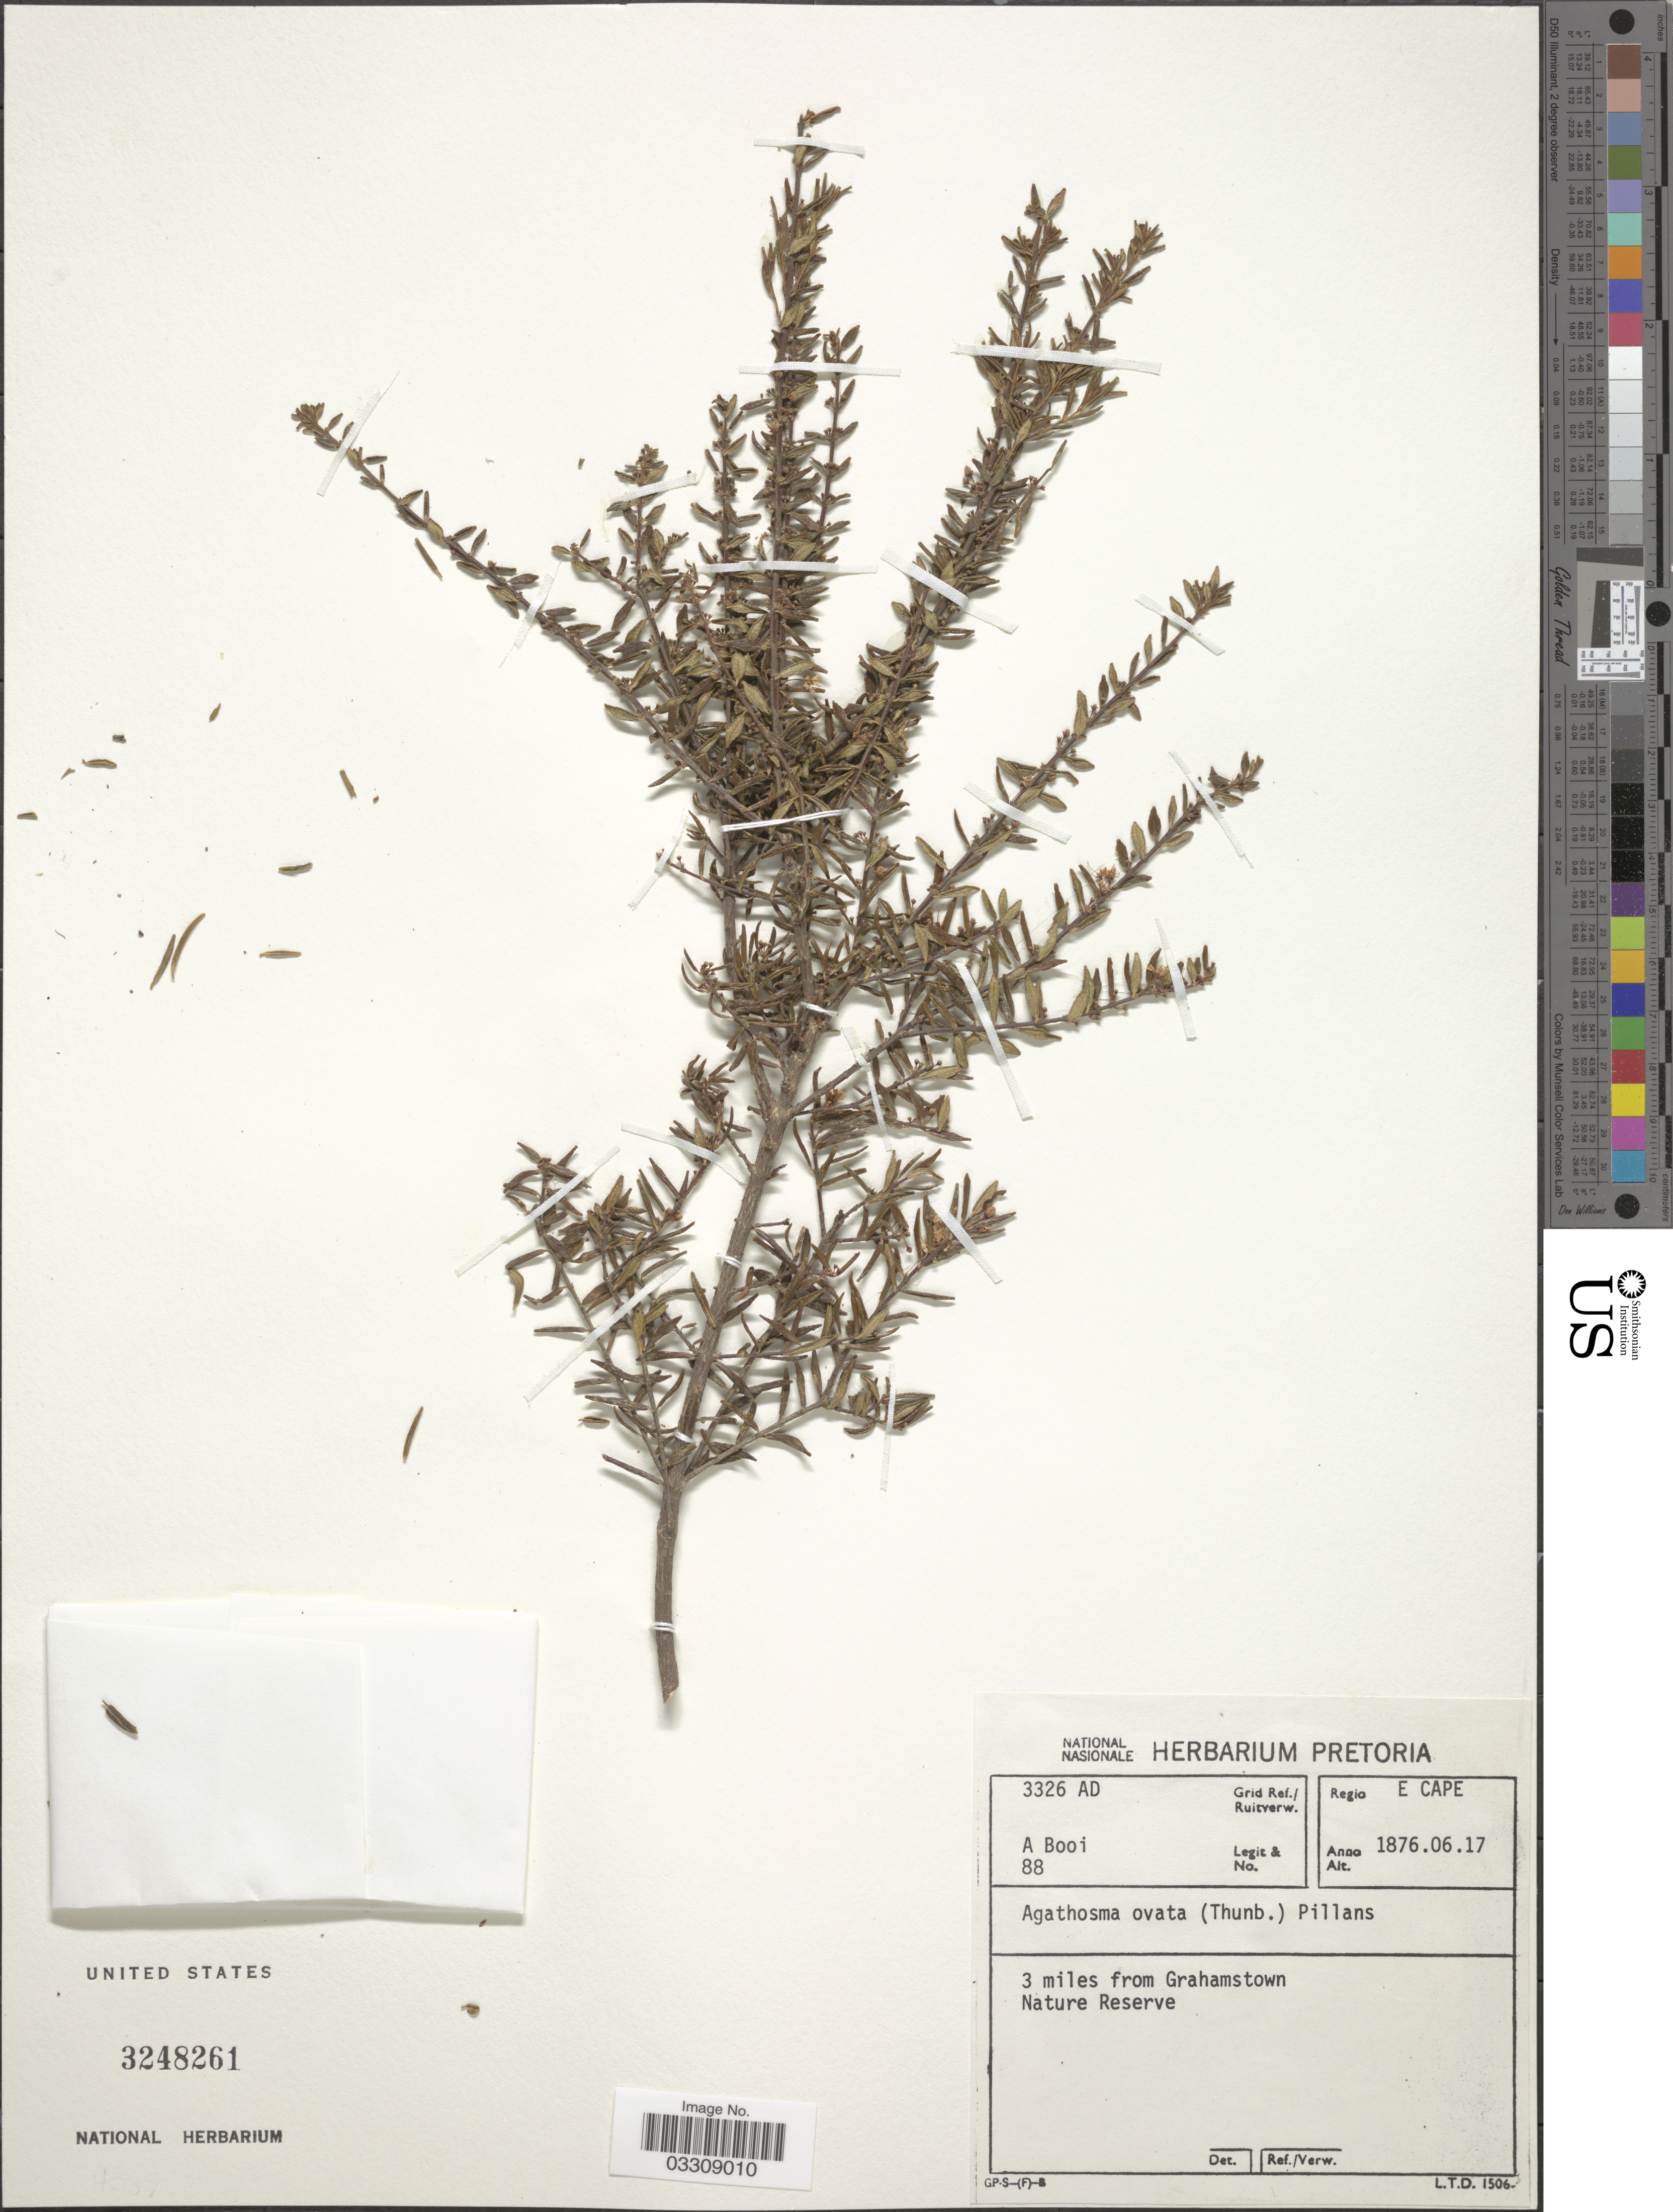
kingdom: Plantae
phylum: Tracheophyta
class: Magnoliopsida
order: Sapindales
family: Rutaceae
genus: Agathosma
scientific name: Agathosma ovata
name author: (Thunb.) Pillans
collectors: A. Booi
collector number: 88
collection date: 1876-06-17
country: South Africa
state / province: Eastern Cape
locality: Regio E Cape. Grid Ref./ Ruitverw. 3326 AD. 3 miles from Grahamstown Nature Reserve.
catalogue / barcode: US 3248261